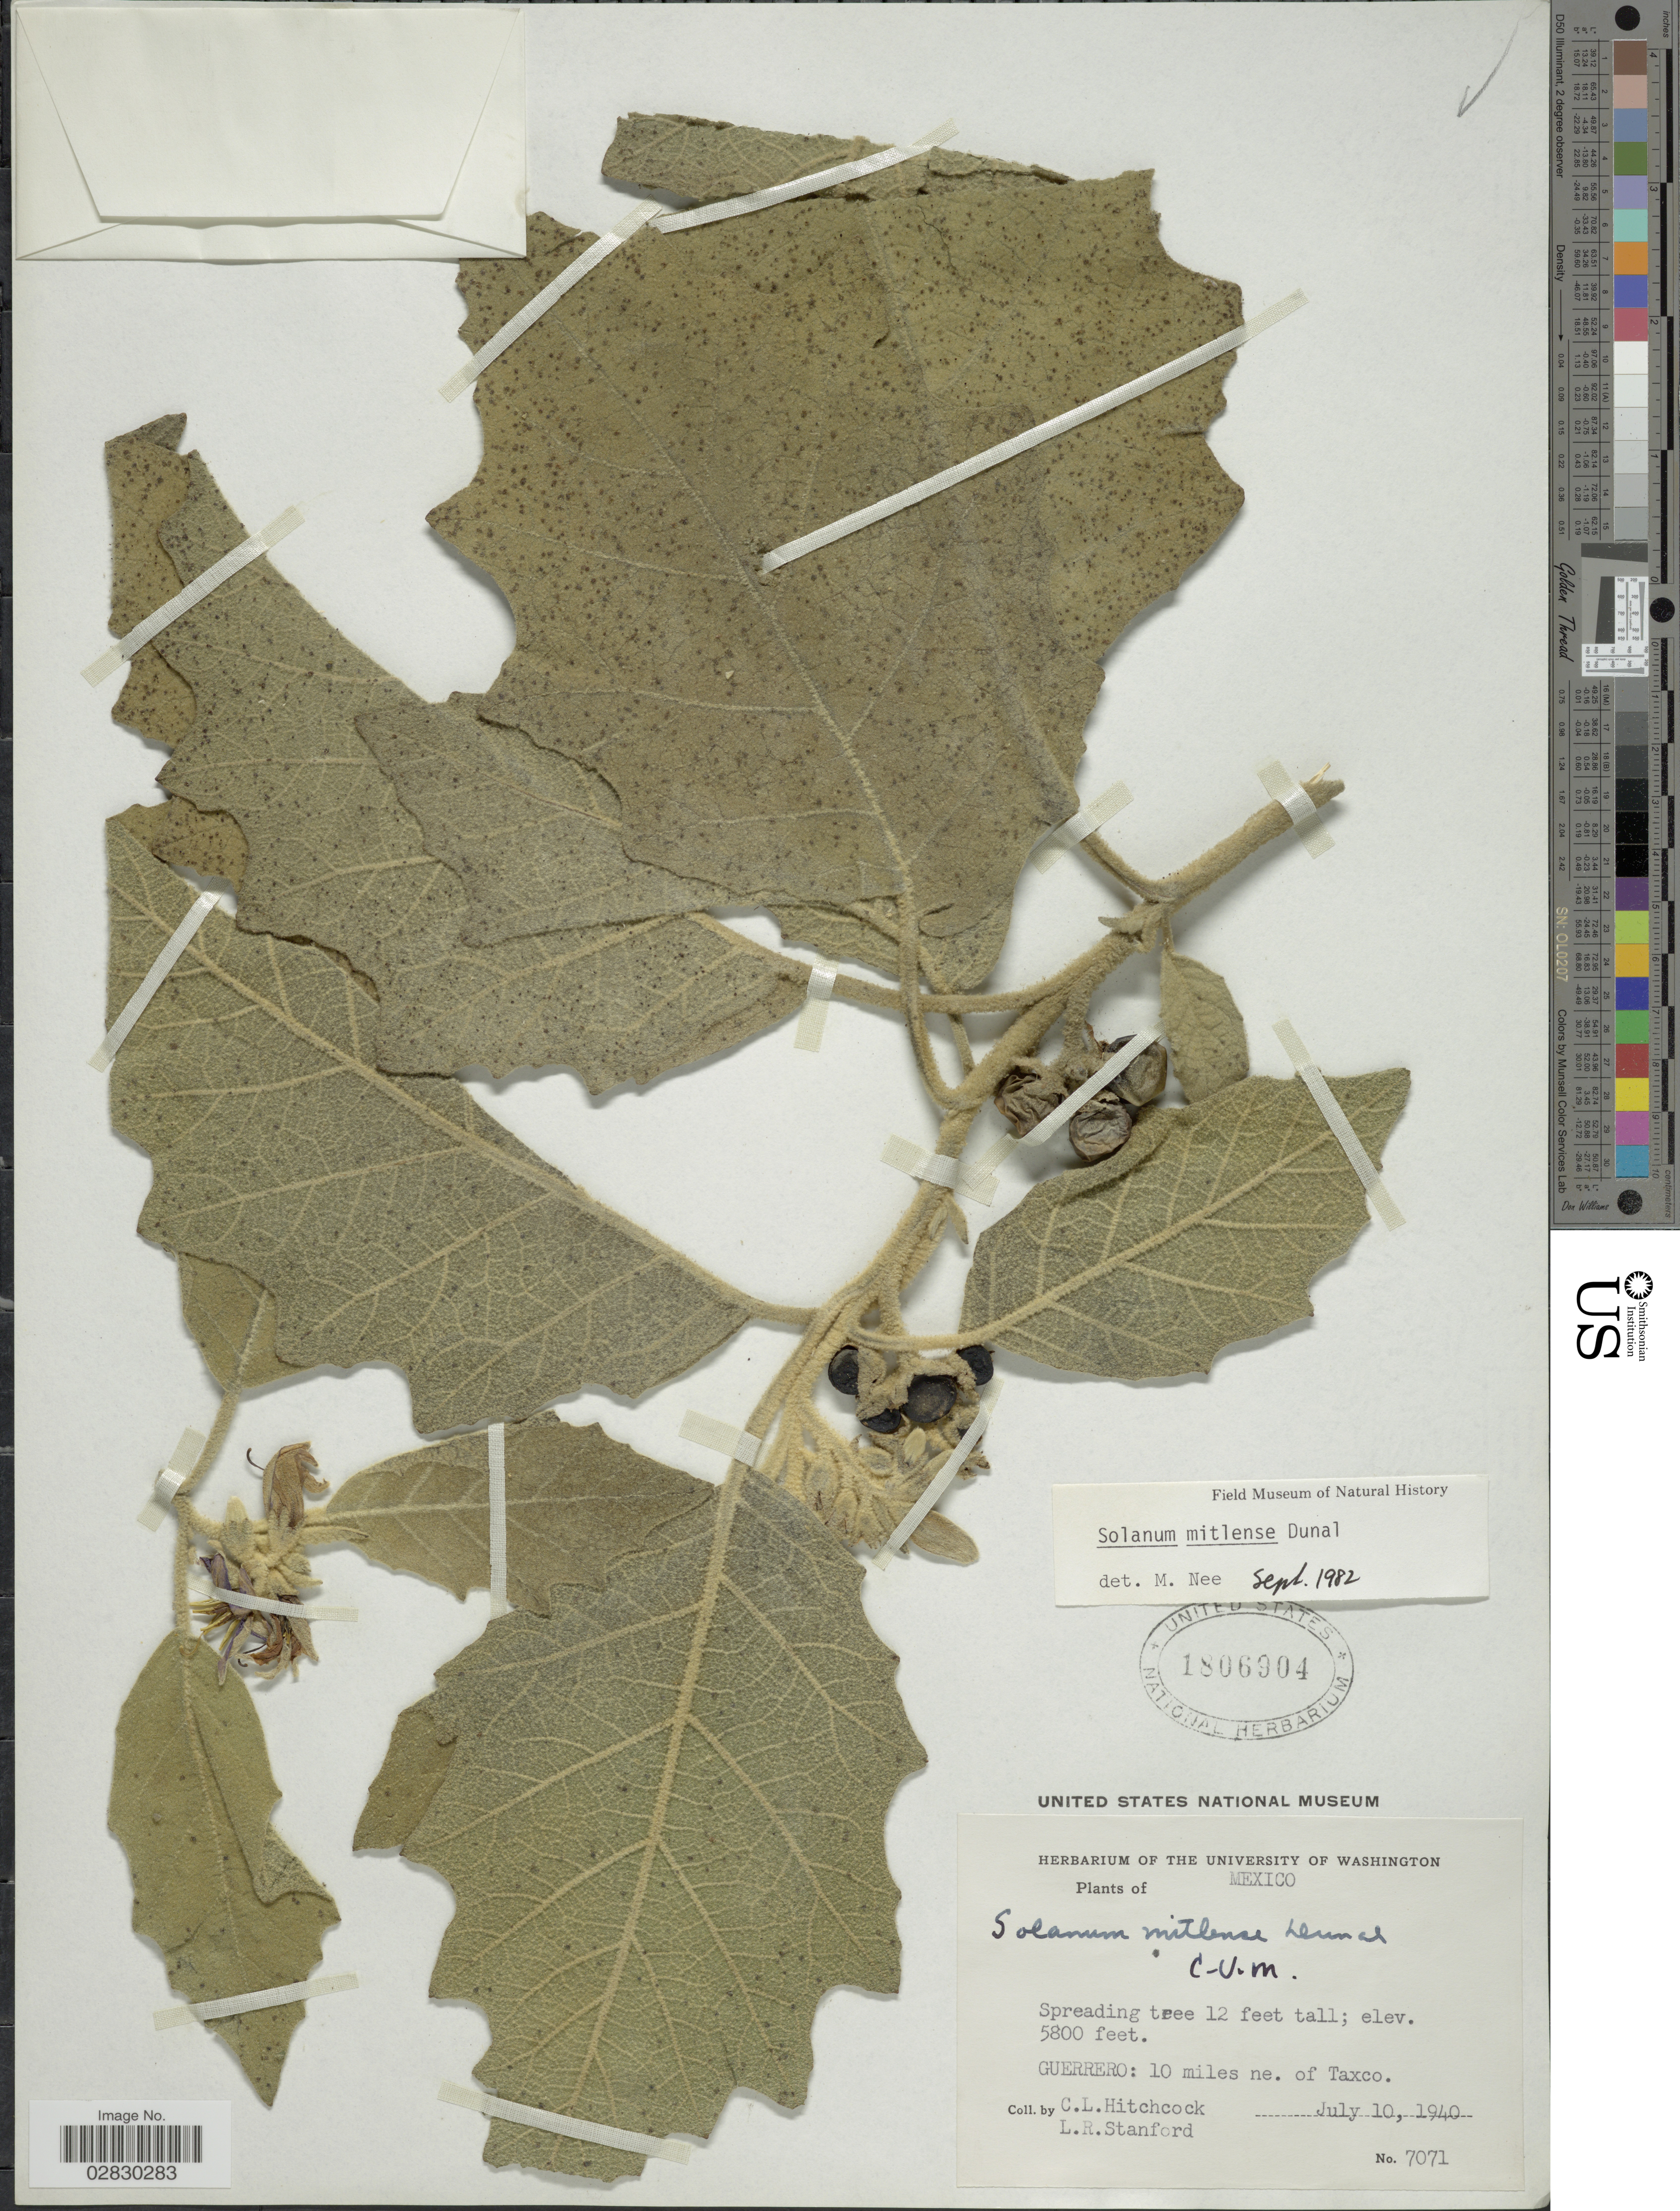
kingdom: Plantae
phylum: Tracheophyta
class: Magnoliopsida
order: Solanales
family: Solanaceae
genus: Solanum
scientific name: Solanum mitlense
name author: Dunal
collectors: C. L. Hitchcock & L. R. Stanford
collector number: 7071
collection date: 1940-07-10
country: Mexico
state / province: Guerrero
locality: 10 miles ne. of Taxco.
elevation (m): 1768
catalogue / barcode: US 1806904